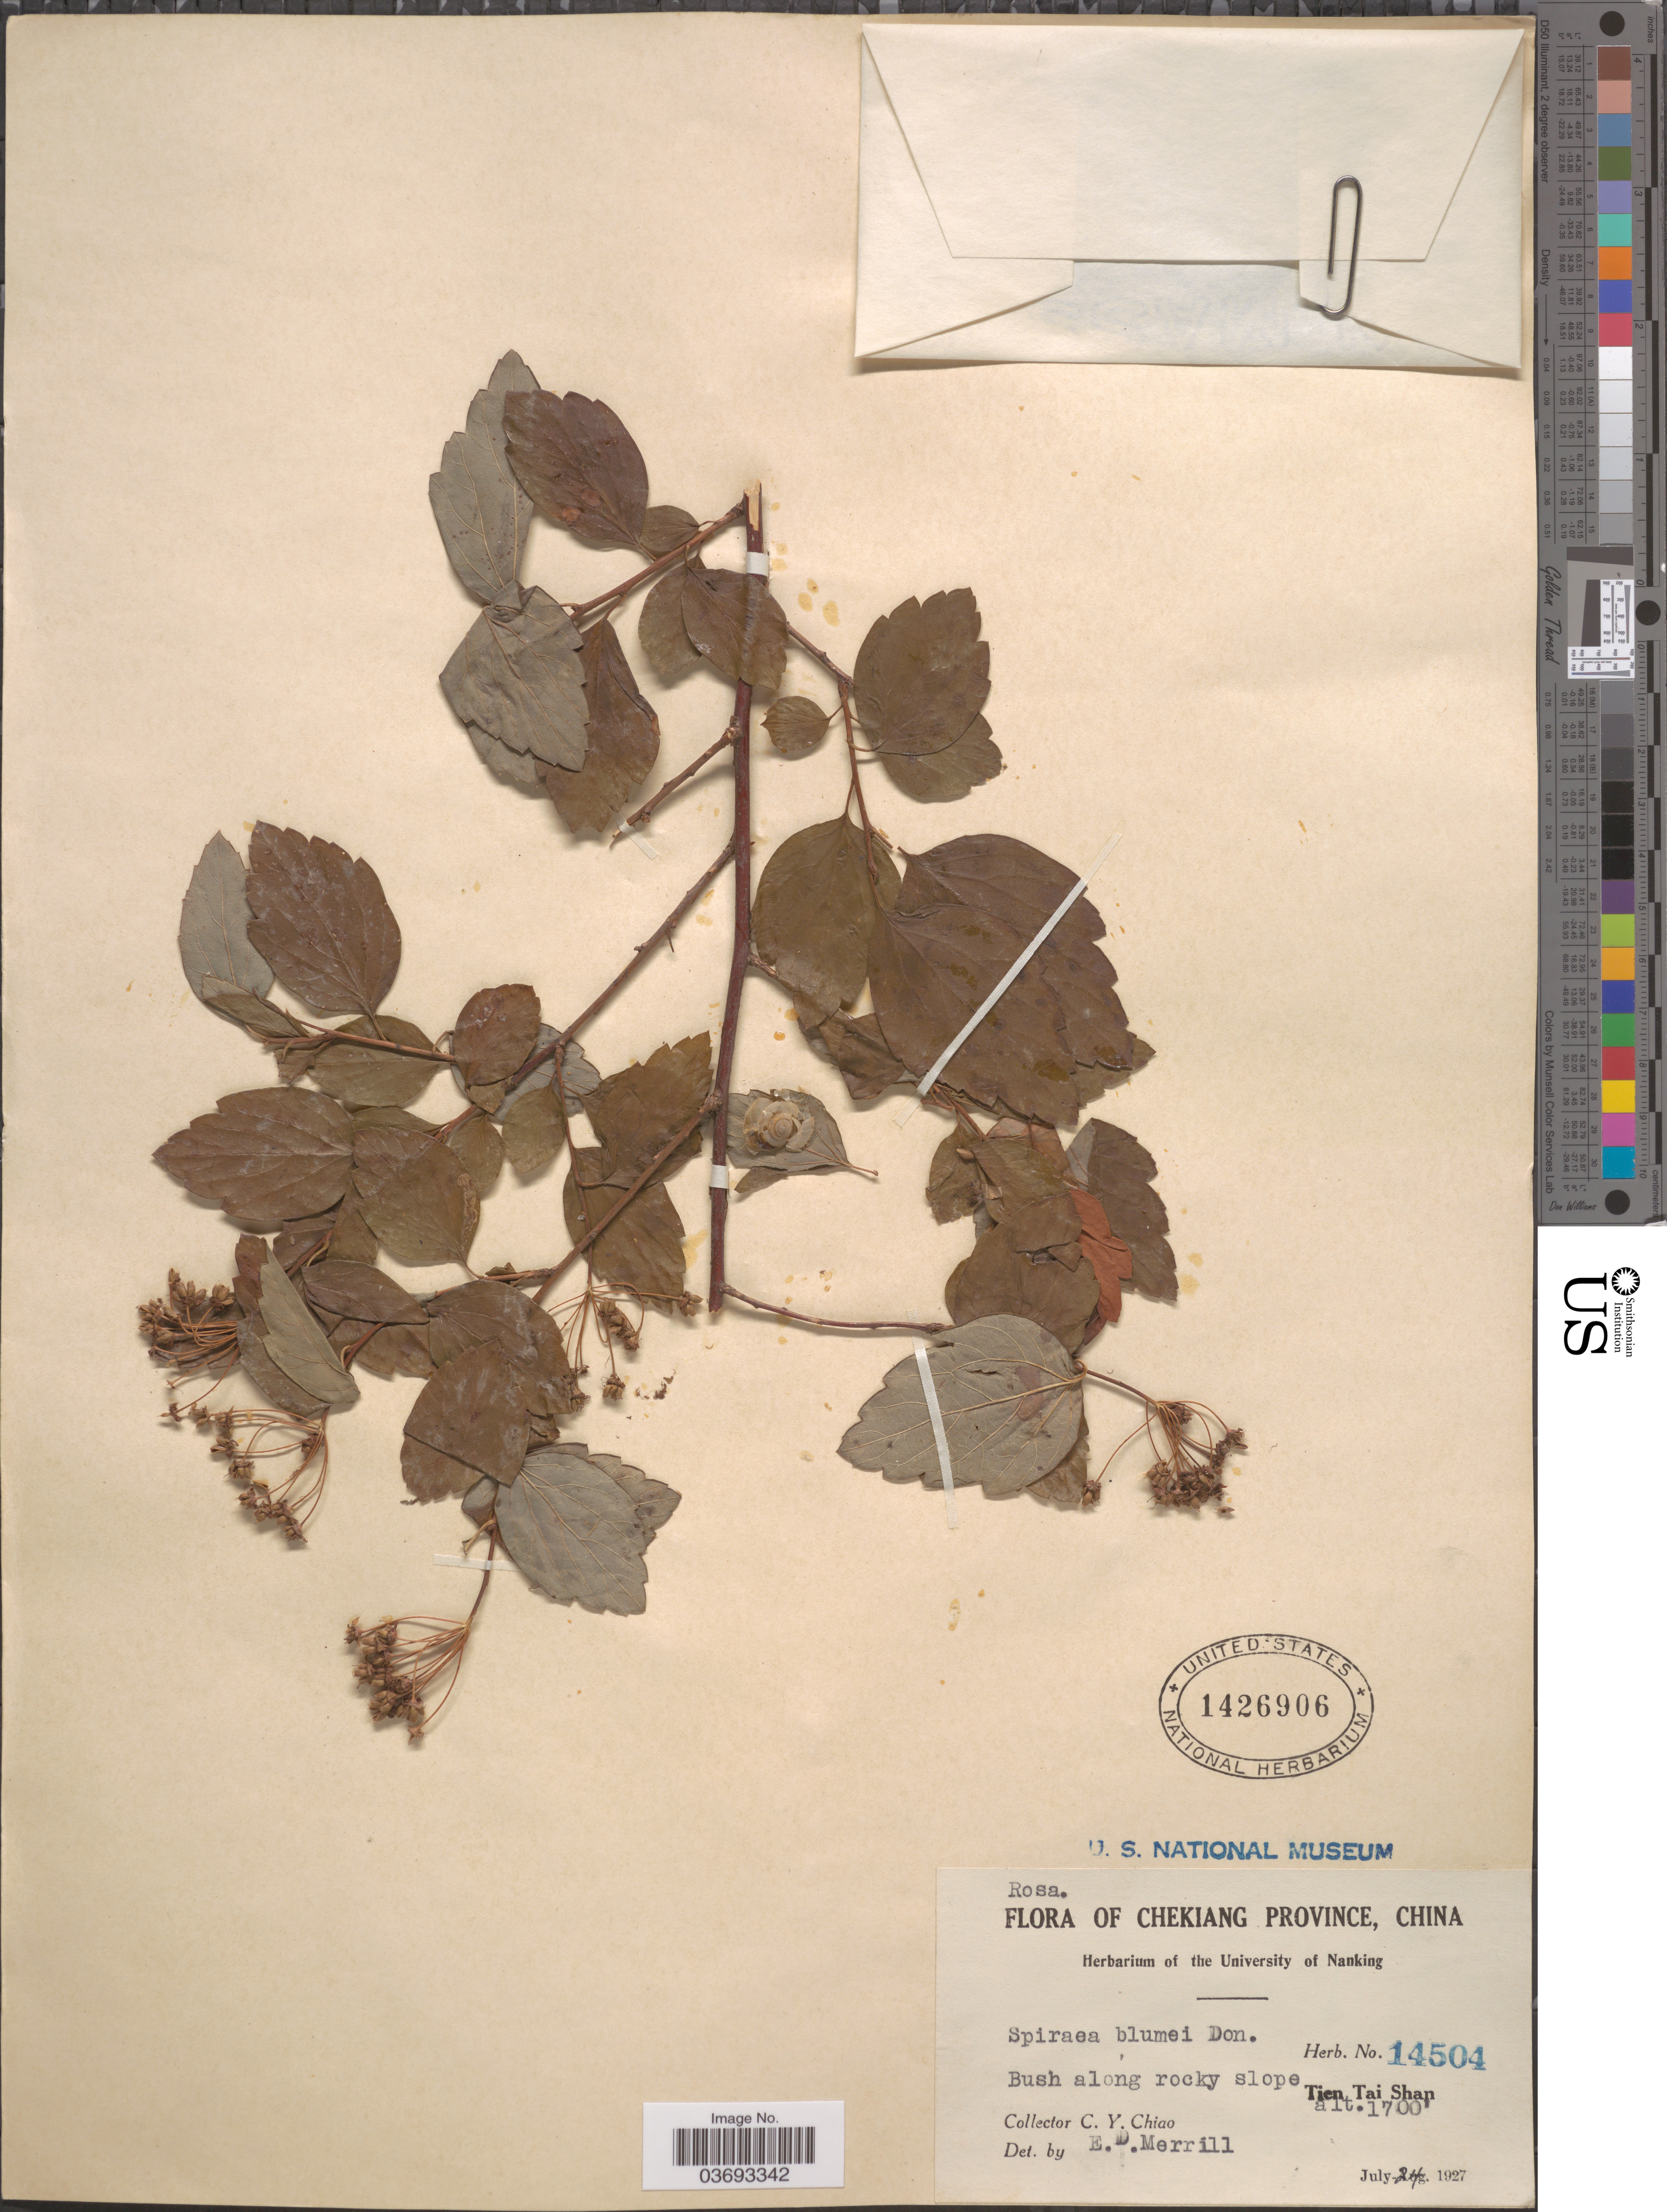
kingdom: Plantae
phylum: Tracheophyta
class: Magnoliopsida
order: Rosales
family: Rosaceae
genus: Spiraea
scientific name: Spiraea blumei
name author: G. Don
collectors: C. Y. Chiao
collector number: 14504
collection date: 1927-07-24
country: China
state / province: Zhejiang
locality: Chekiang Province. Tien Tai Shan.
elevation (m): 518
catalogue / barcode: US 1426906